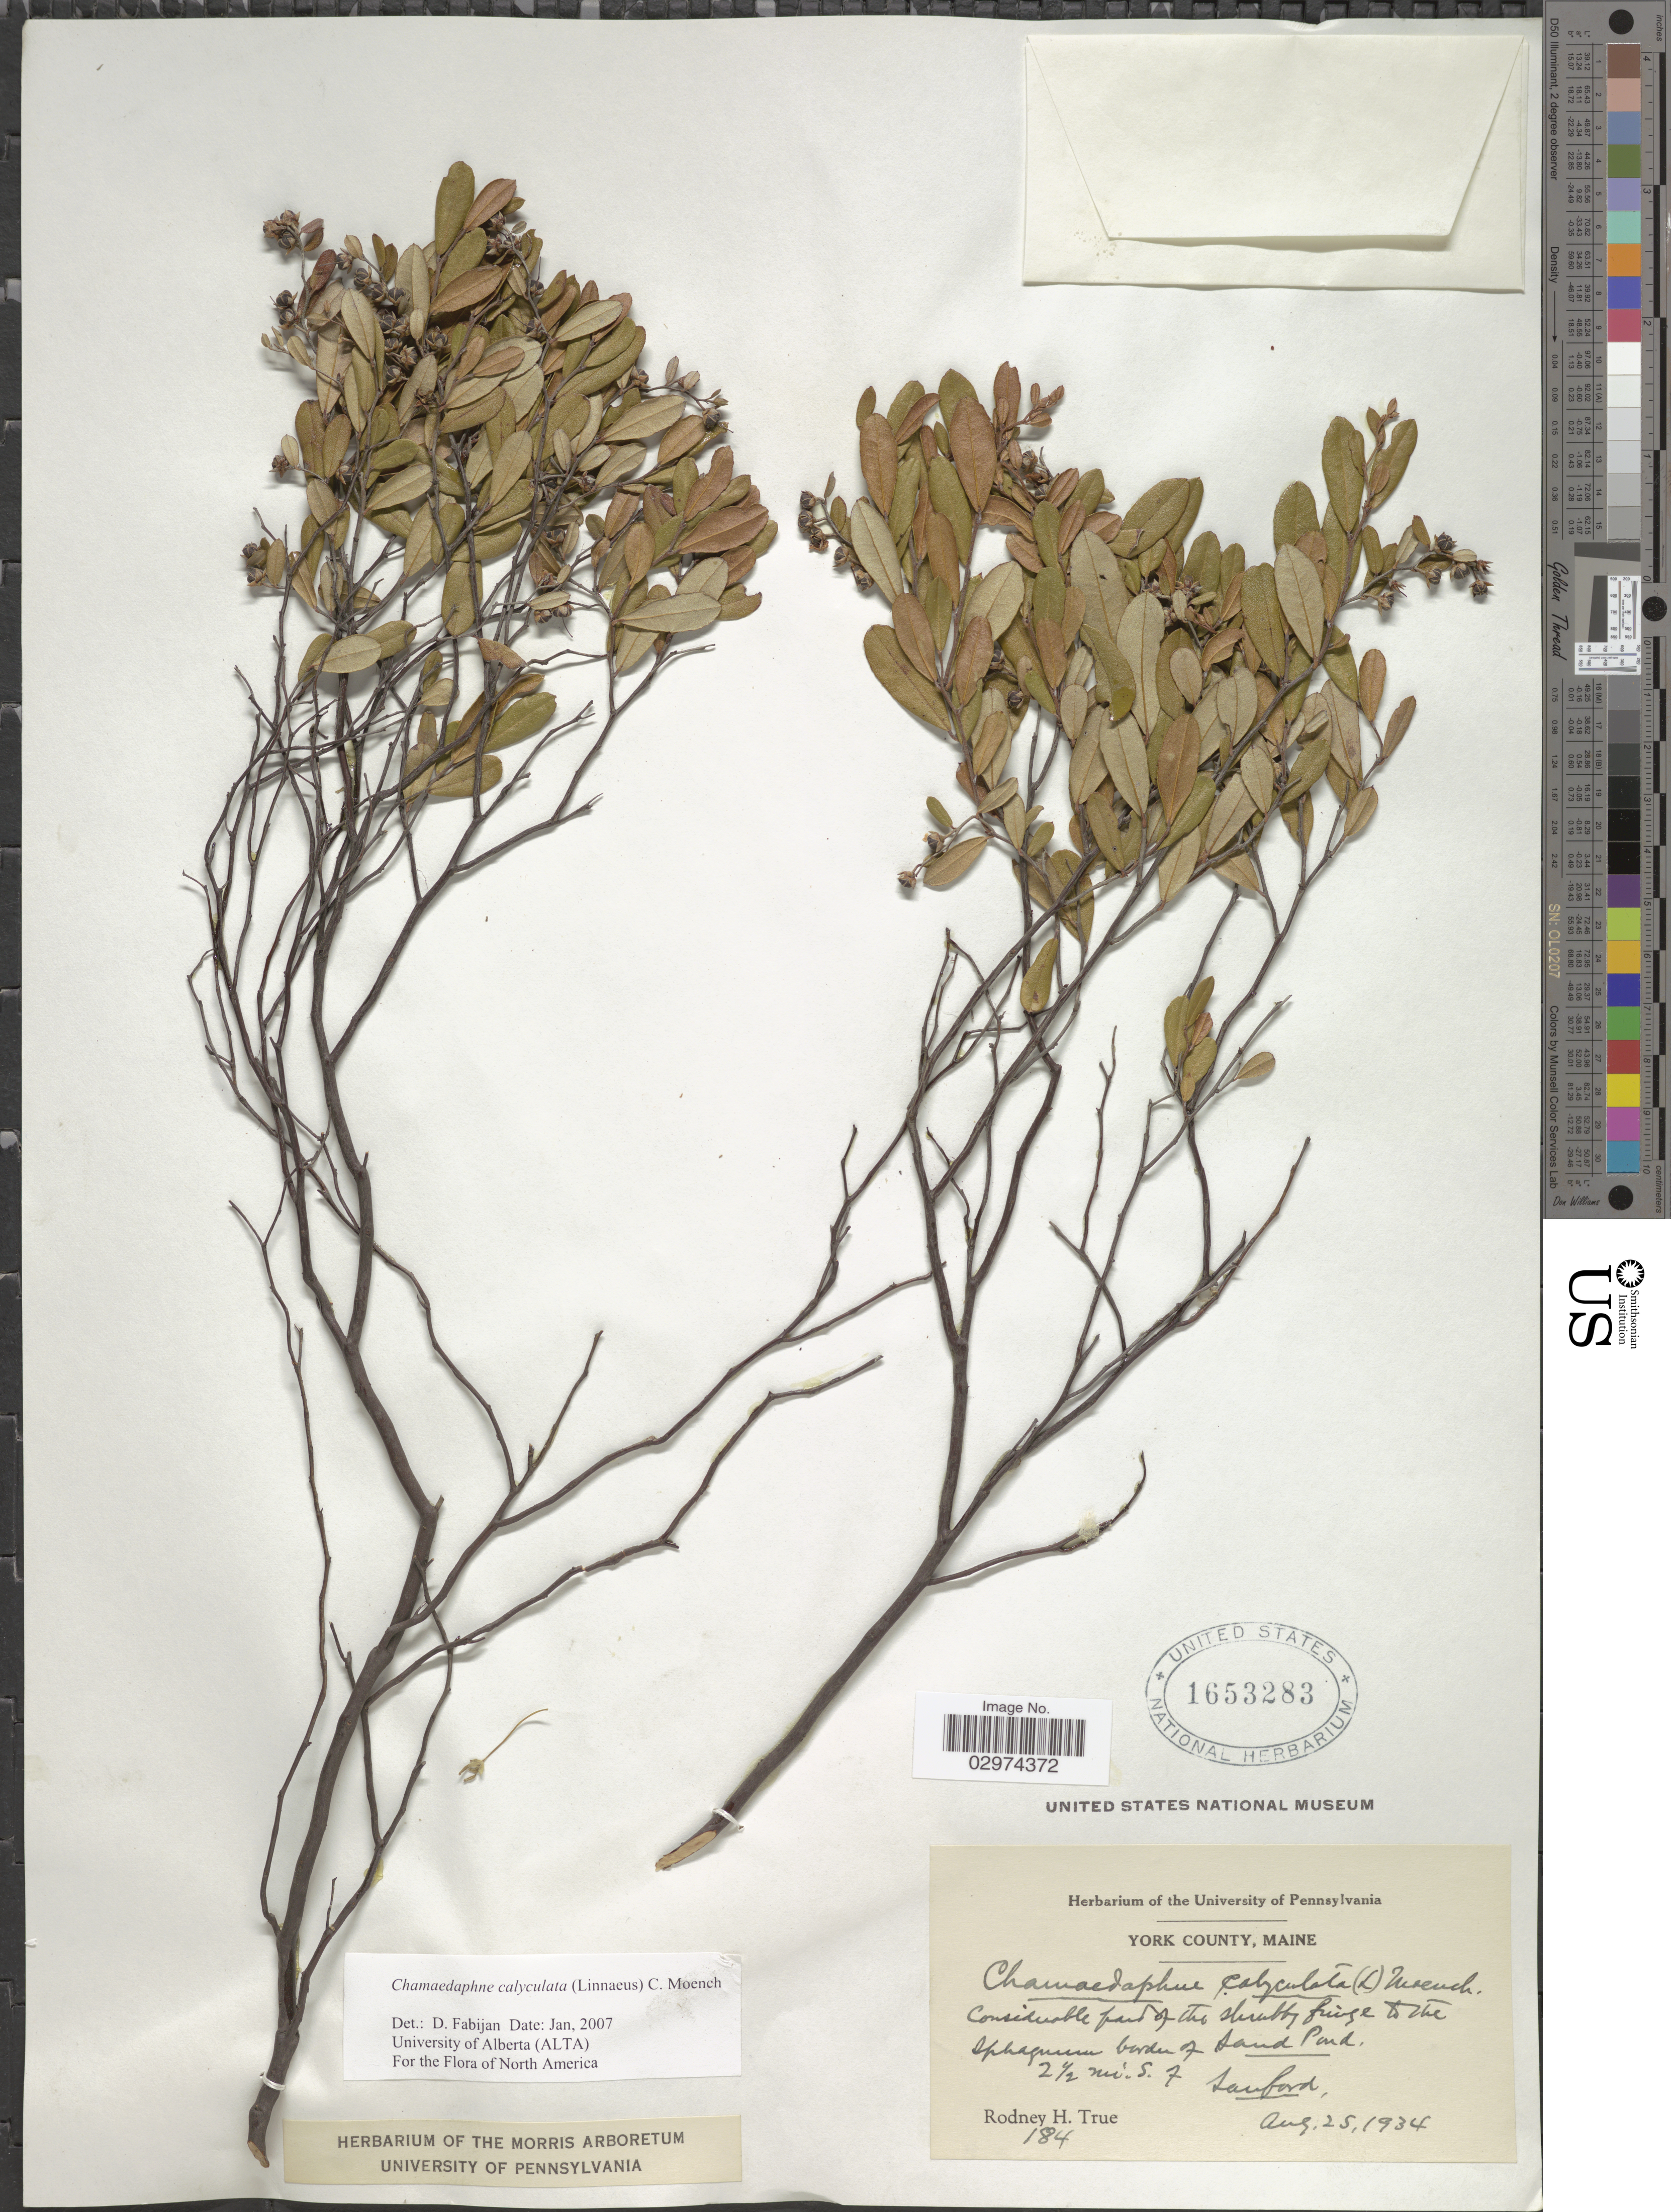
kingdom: Plantae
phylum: Tracheophyta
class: Magnoliopsida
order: Ericales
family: Ericaceae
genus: Chamaedaphne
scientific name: Chamaedaphne calyculata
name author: (L.) Moench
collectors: R. H. True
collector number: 184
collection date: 1934-08-25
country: United States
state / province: Maine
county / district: York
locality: York County. Border of Sand Pond. 2½ mi. S of Sanford.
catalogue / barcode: US 1653283